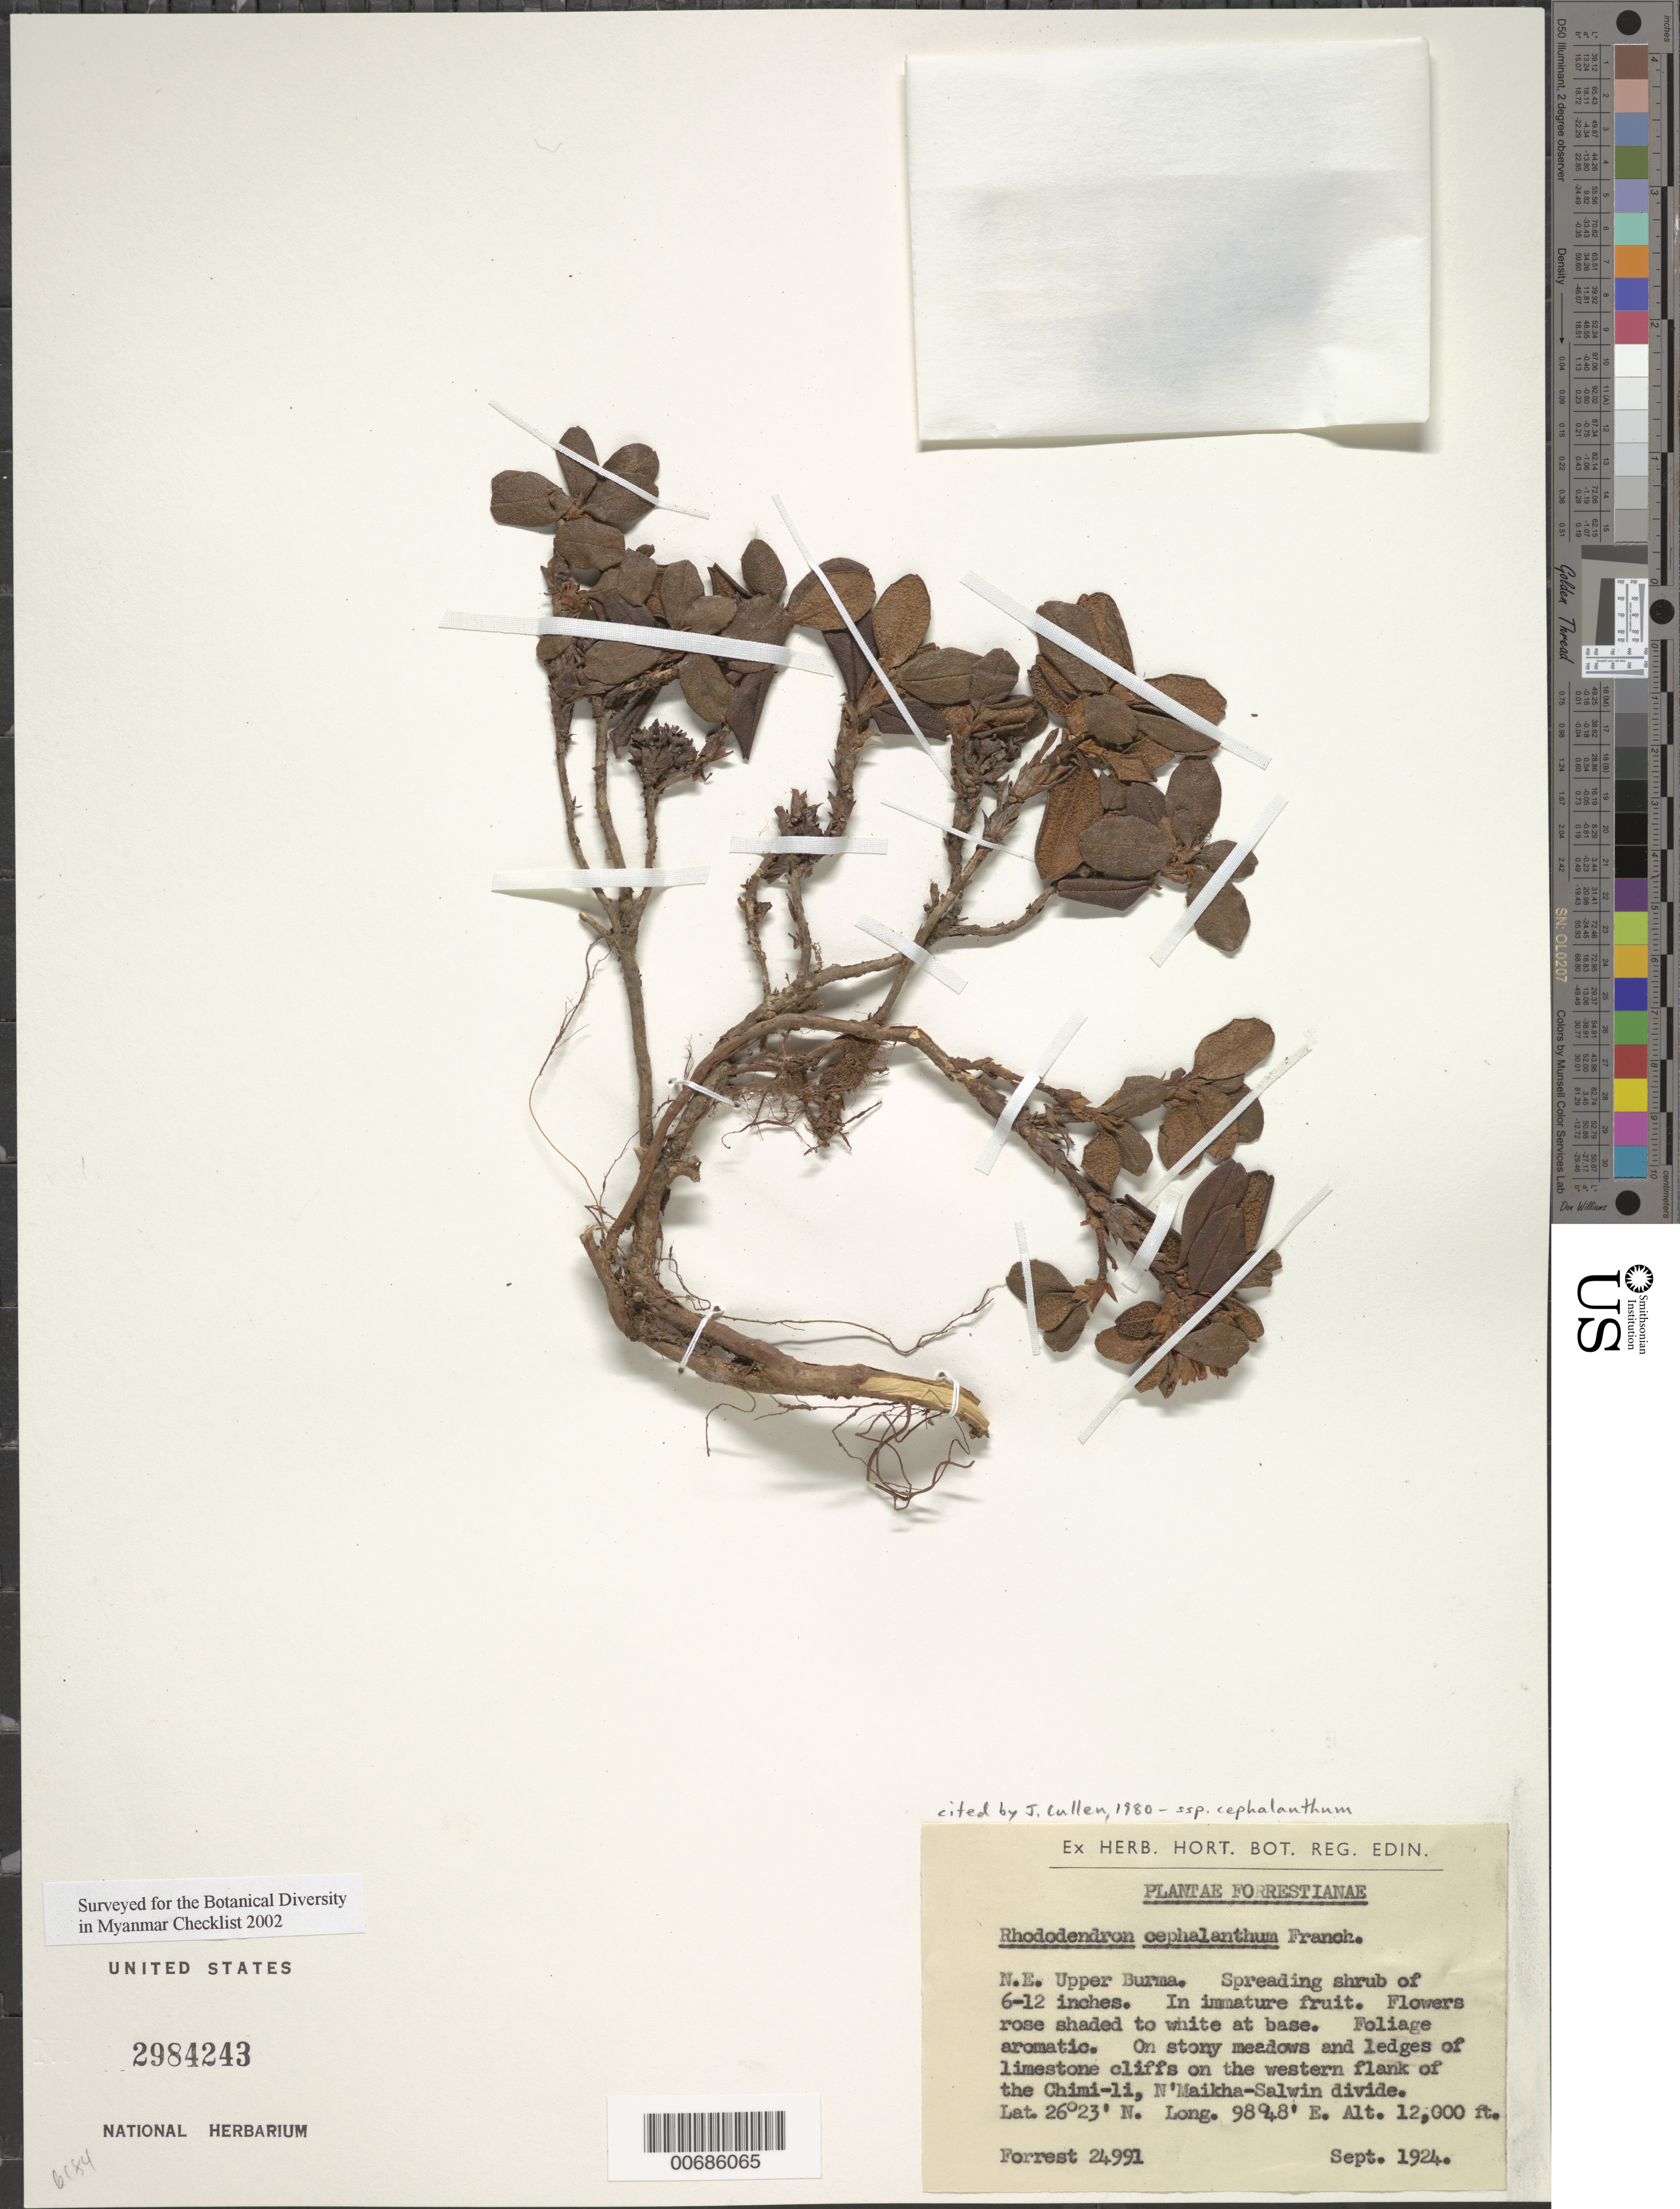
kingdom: Plantae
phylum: Tracheophyta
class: Magnoliopsida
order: Ericales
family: Ericaceae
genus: Rhododendron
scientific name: Rhododendron cephalanthum subsp. cephalanthum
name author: Franch.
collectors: G. Forrest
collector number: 24991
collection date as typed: Sep 1924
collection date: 1924-09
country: Myanmar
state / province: Kachin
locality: N'Maikha-Salwin Divide, Chimi-li, W flank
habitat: Stony meadows and ledges of limestone cliffs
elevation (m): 3658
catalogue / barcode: US 2984243